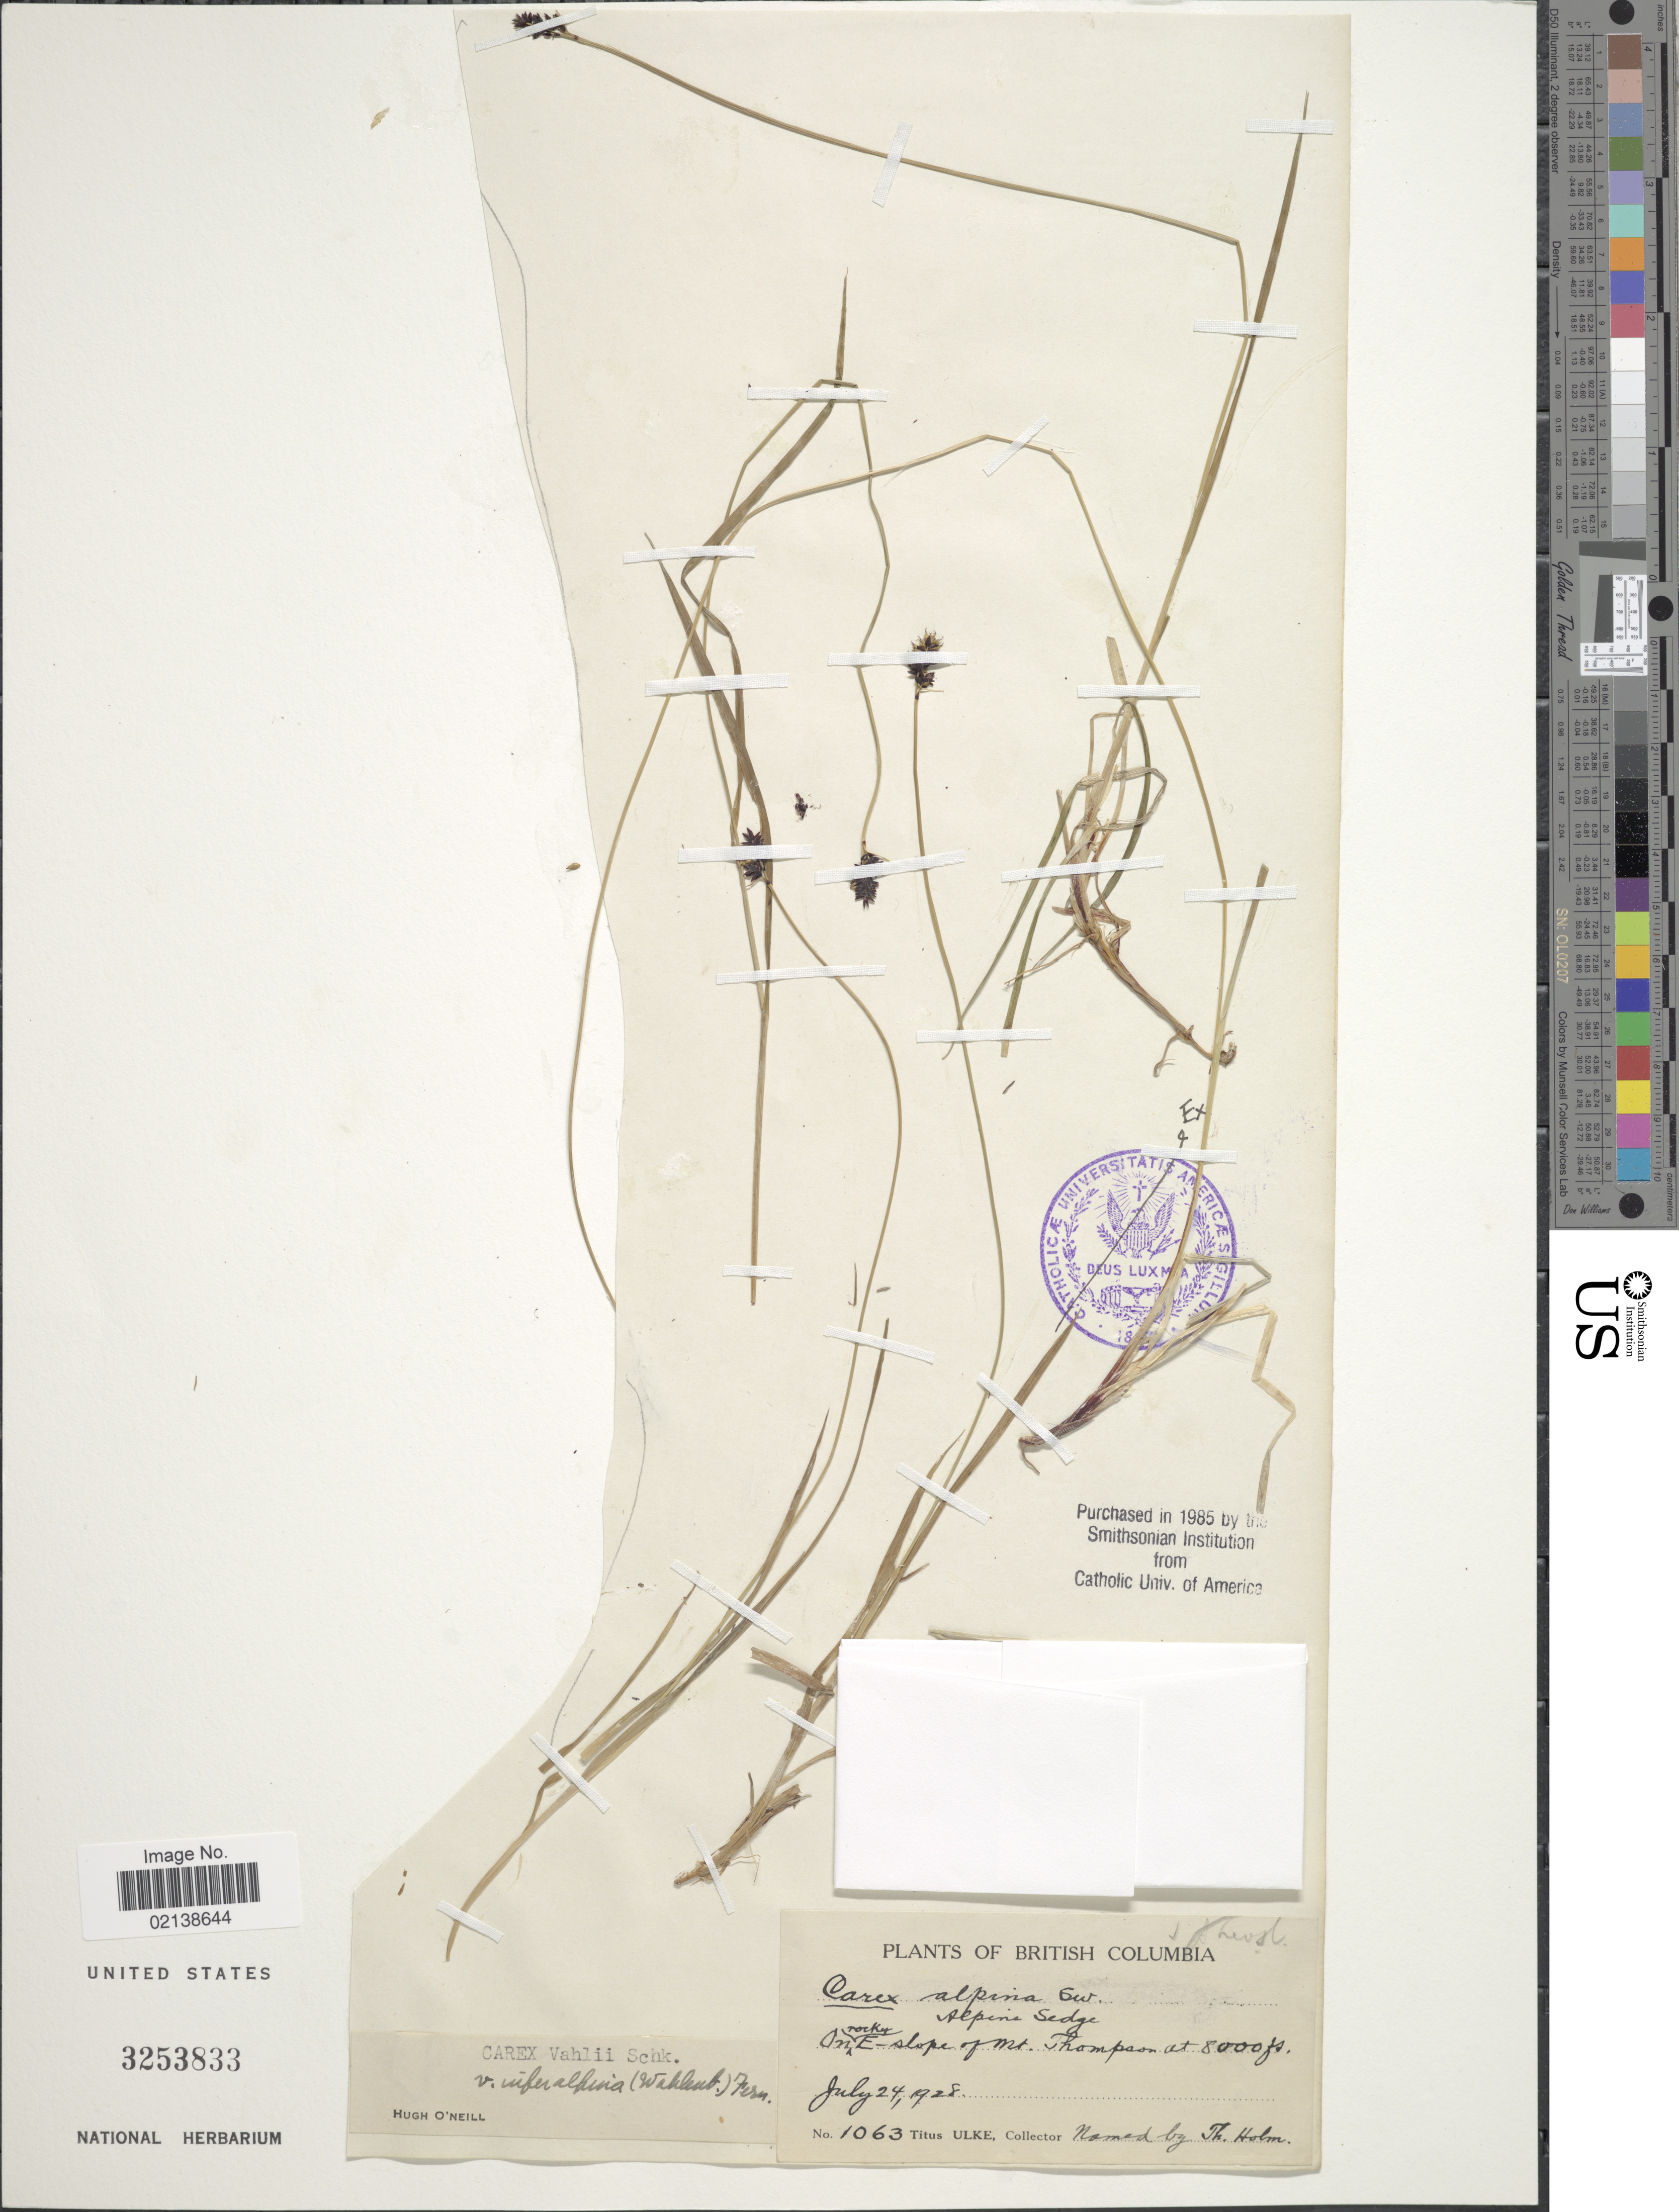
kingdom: Plantae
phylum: Tracheophyta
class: Liliopsida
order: Poales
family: Cyperaceae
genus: Carex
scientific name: Carex media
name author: R. Br.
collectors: T. Ulke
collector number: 1063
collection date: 1928-07-24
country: Canada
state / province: British Columbia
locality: On rocky E- slope of Mt. Thompson.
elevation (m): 2438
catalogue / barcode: US 3253833